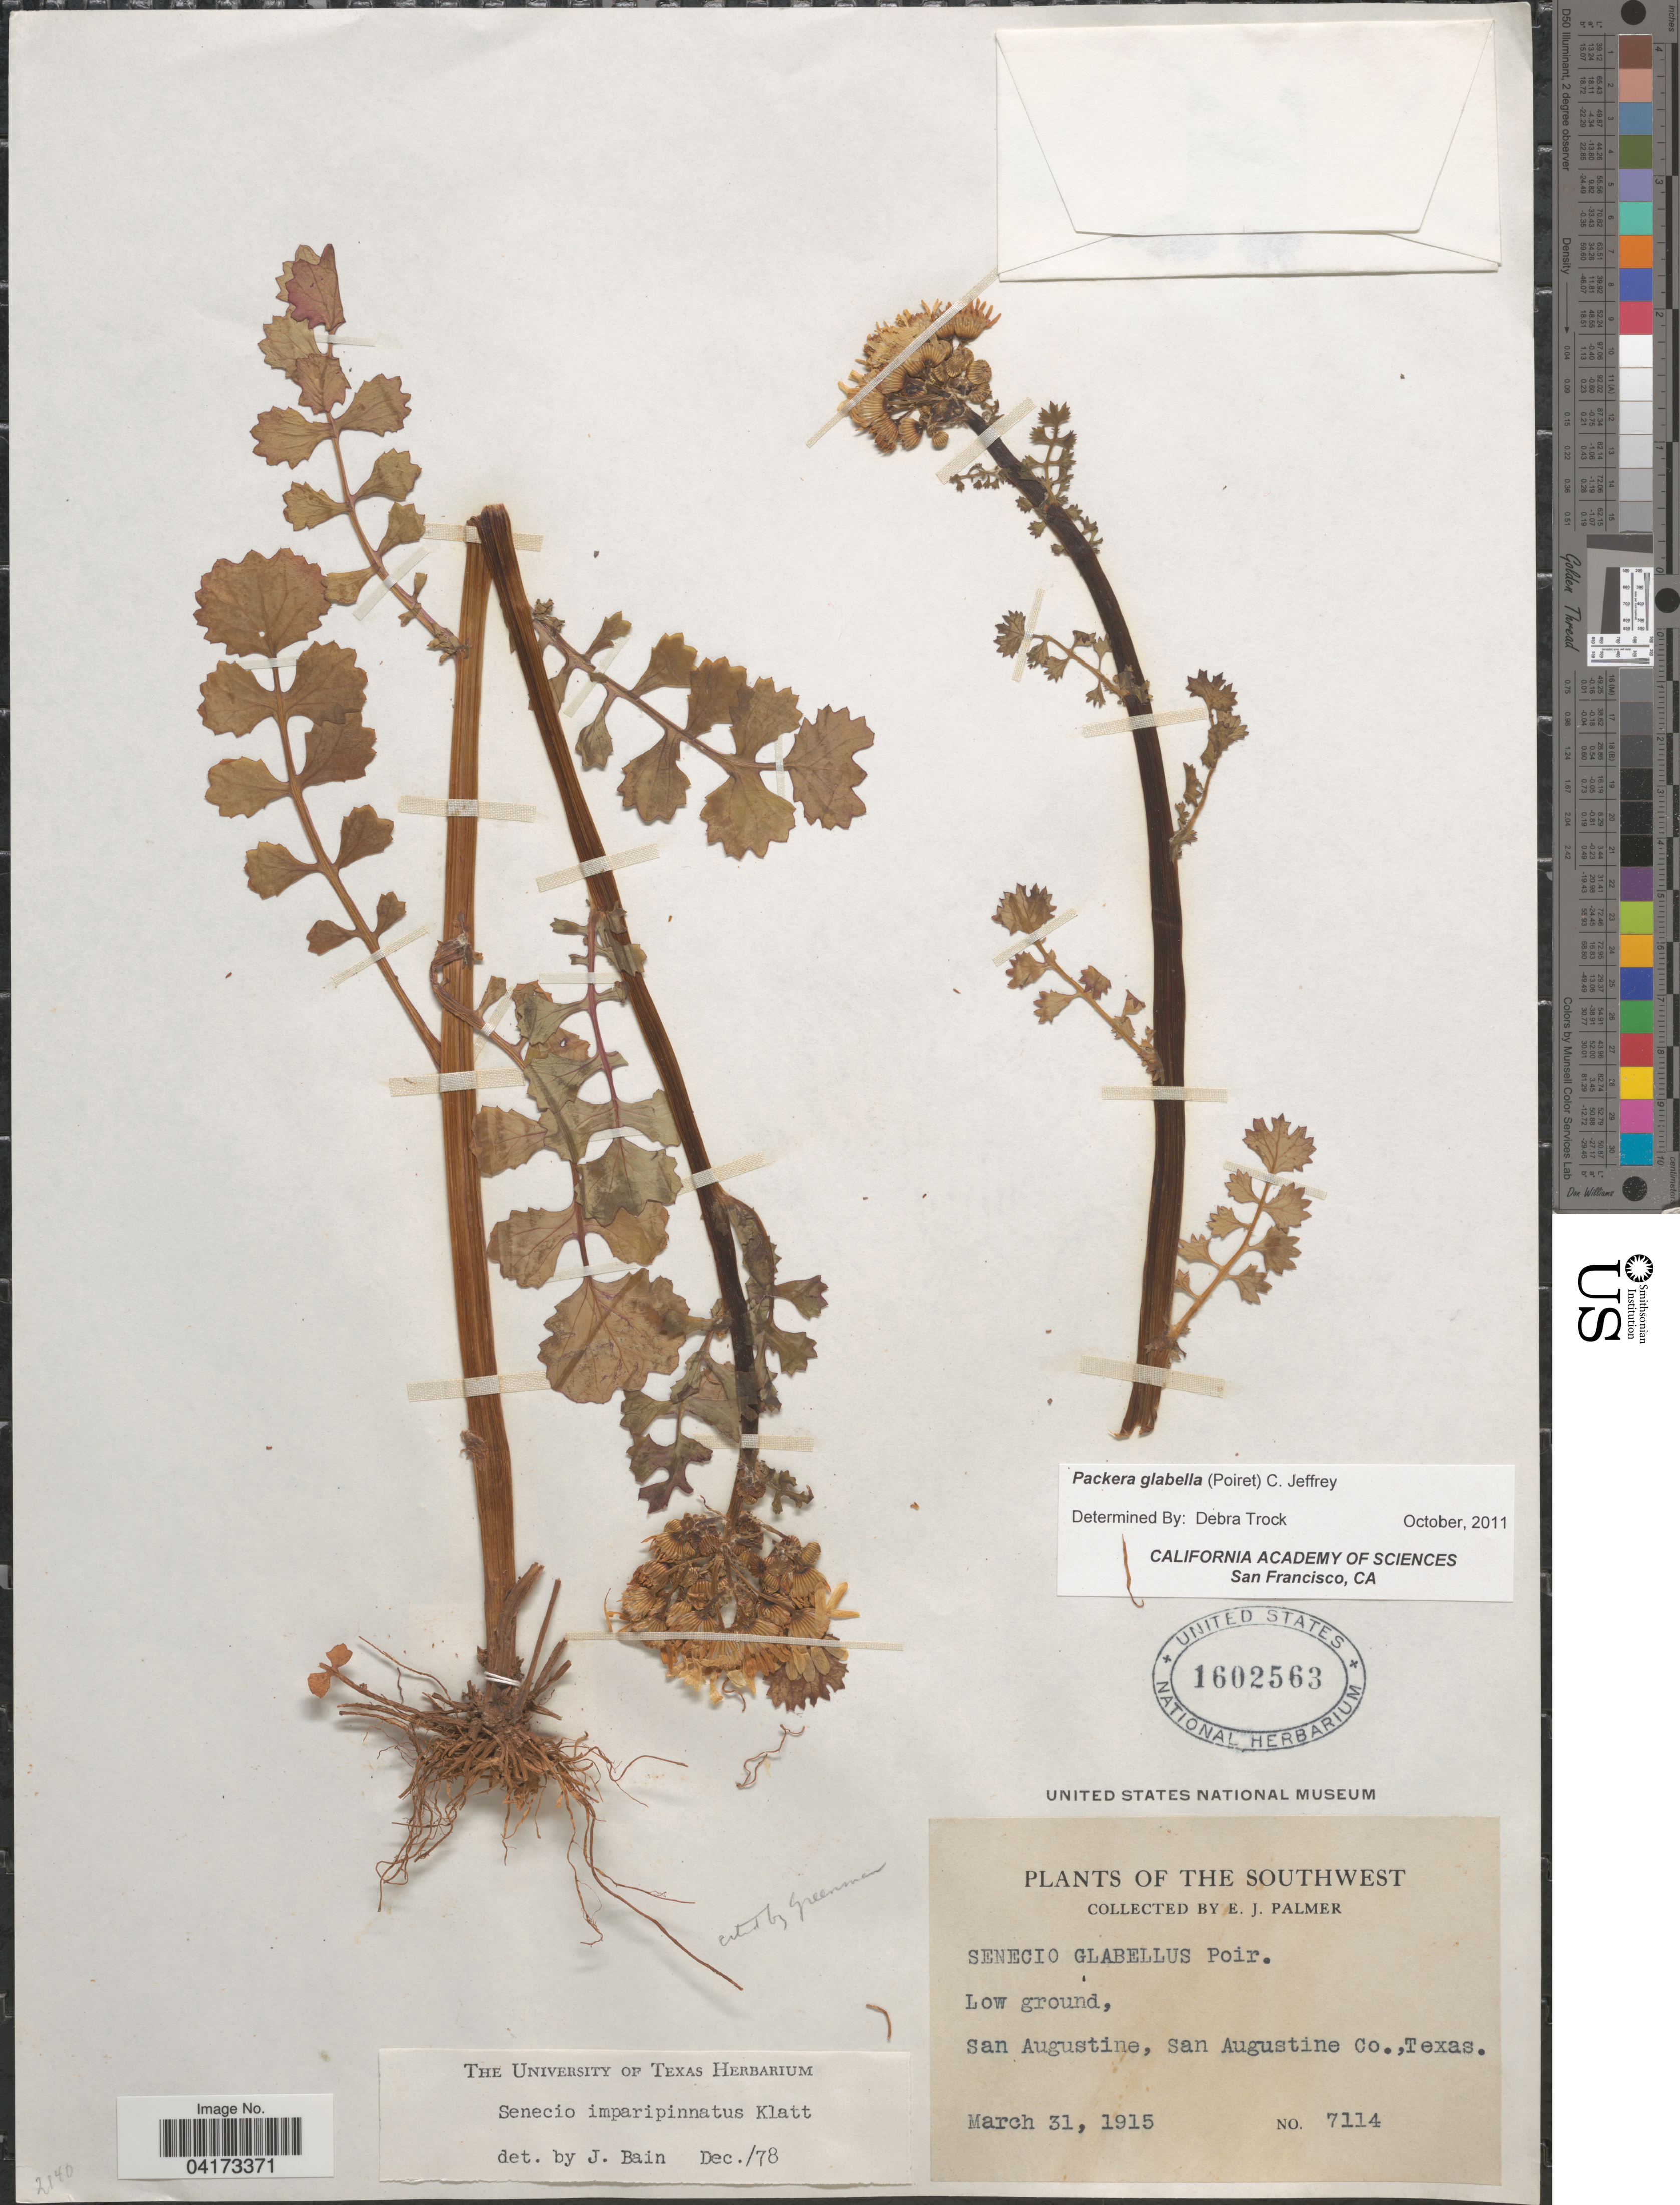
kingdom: Plantae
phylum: Tracheophyta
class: Magnoliopsida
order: Asterales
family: Asteraceae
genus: Packera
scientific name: Packera glabella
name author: (Poir.) C. Jeffrey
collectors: E. J. Palmer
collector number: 7114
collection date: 1915-03-31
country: United States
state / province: Texas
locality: The Southwest. San Augustine, San Augustine Co.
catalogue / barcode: US 1602563